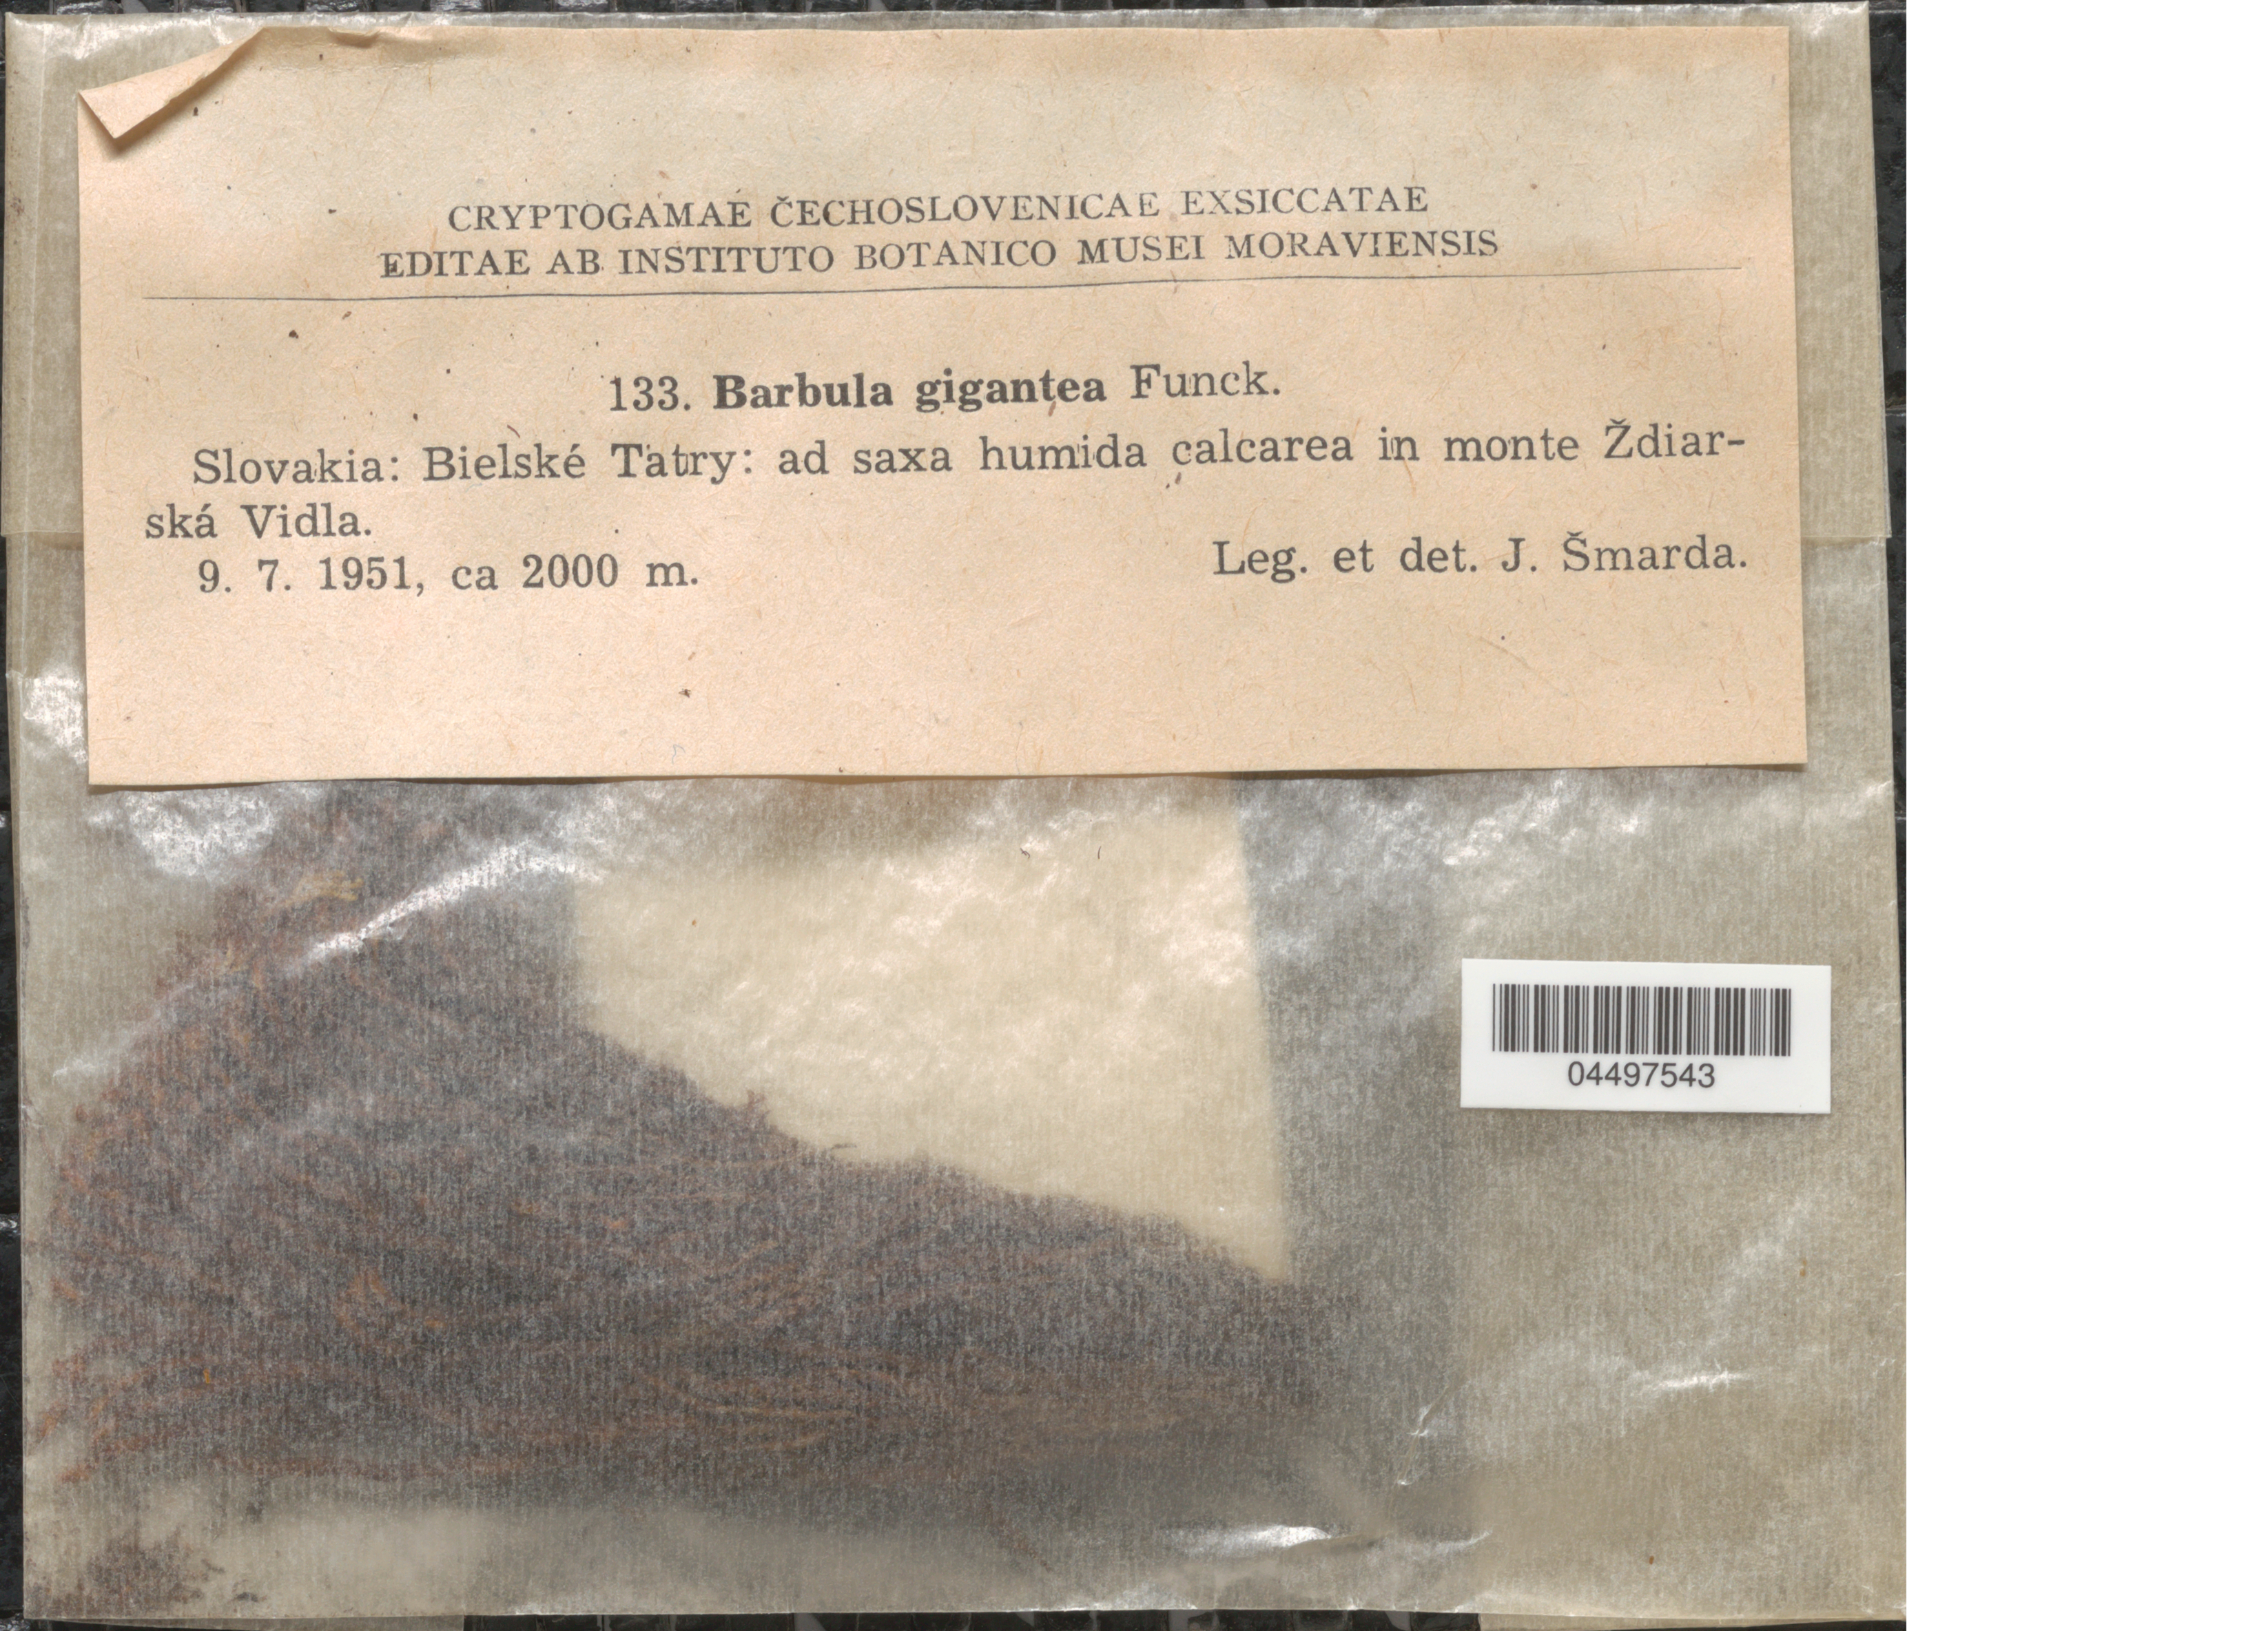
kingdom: Plantae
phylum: Bryophyta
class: Bryopsida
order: Pottiales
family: Pottiaceae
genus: Didymodon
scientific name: Didymodon giganteus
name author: (Funck) Jur.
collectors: J. Smarda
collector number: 133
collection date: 1951-07-09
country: Slovakia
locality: Slovakia. Bielské Tatry: ad saxa humida calcarea in monte Ždiarská Vidla.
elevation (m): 2000